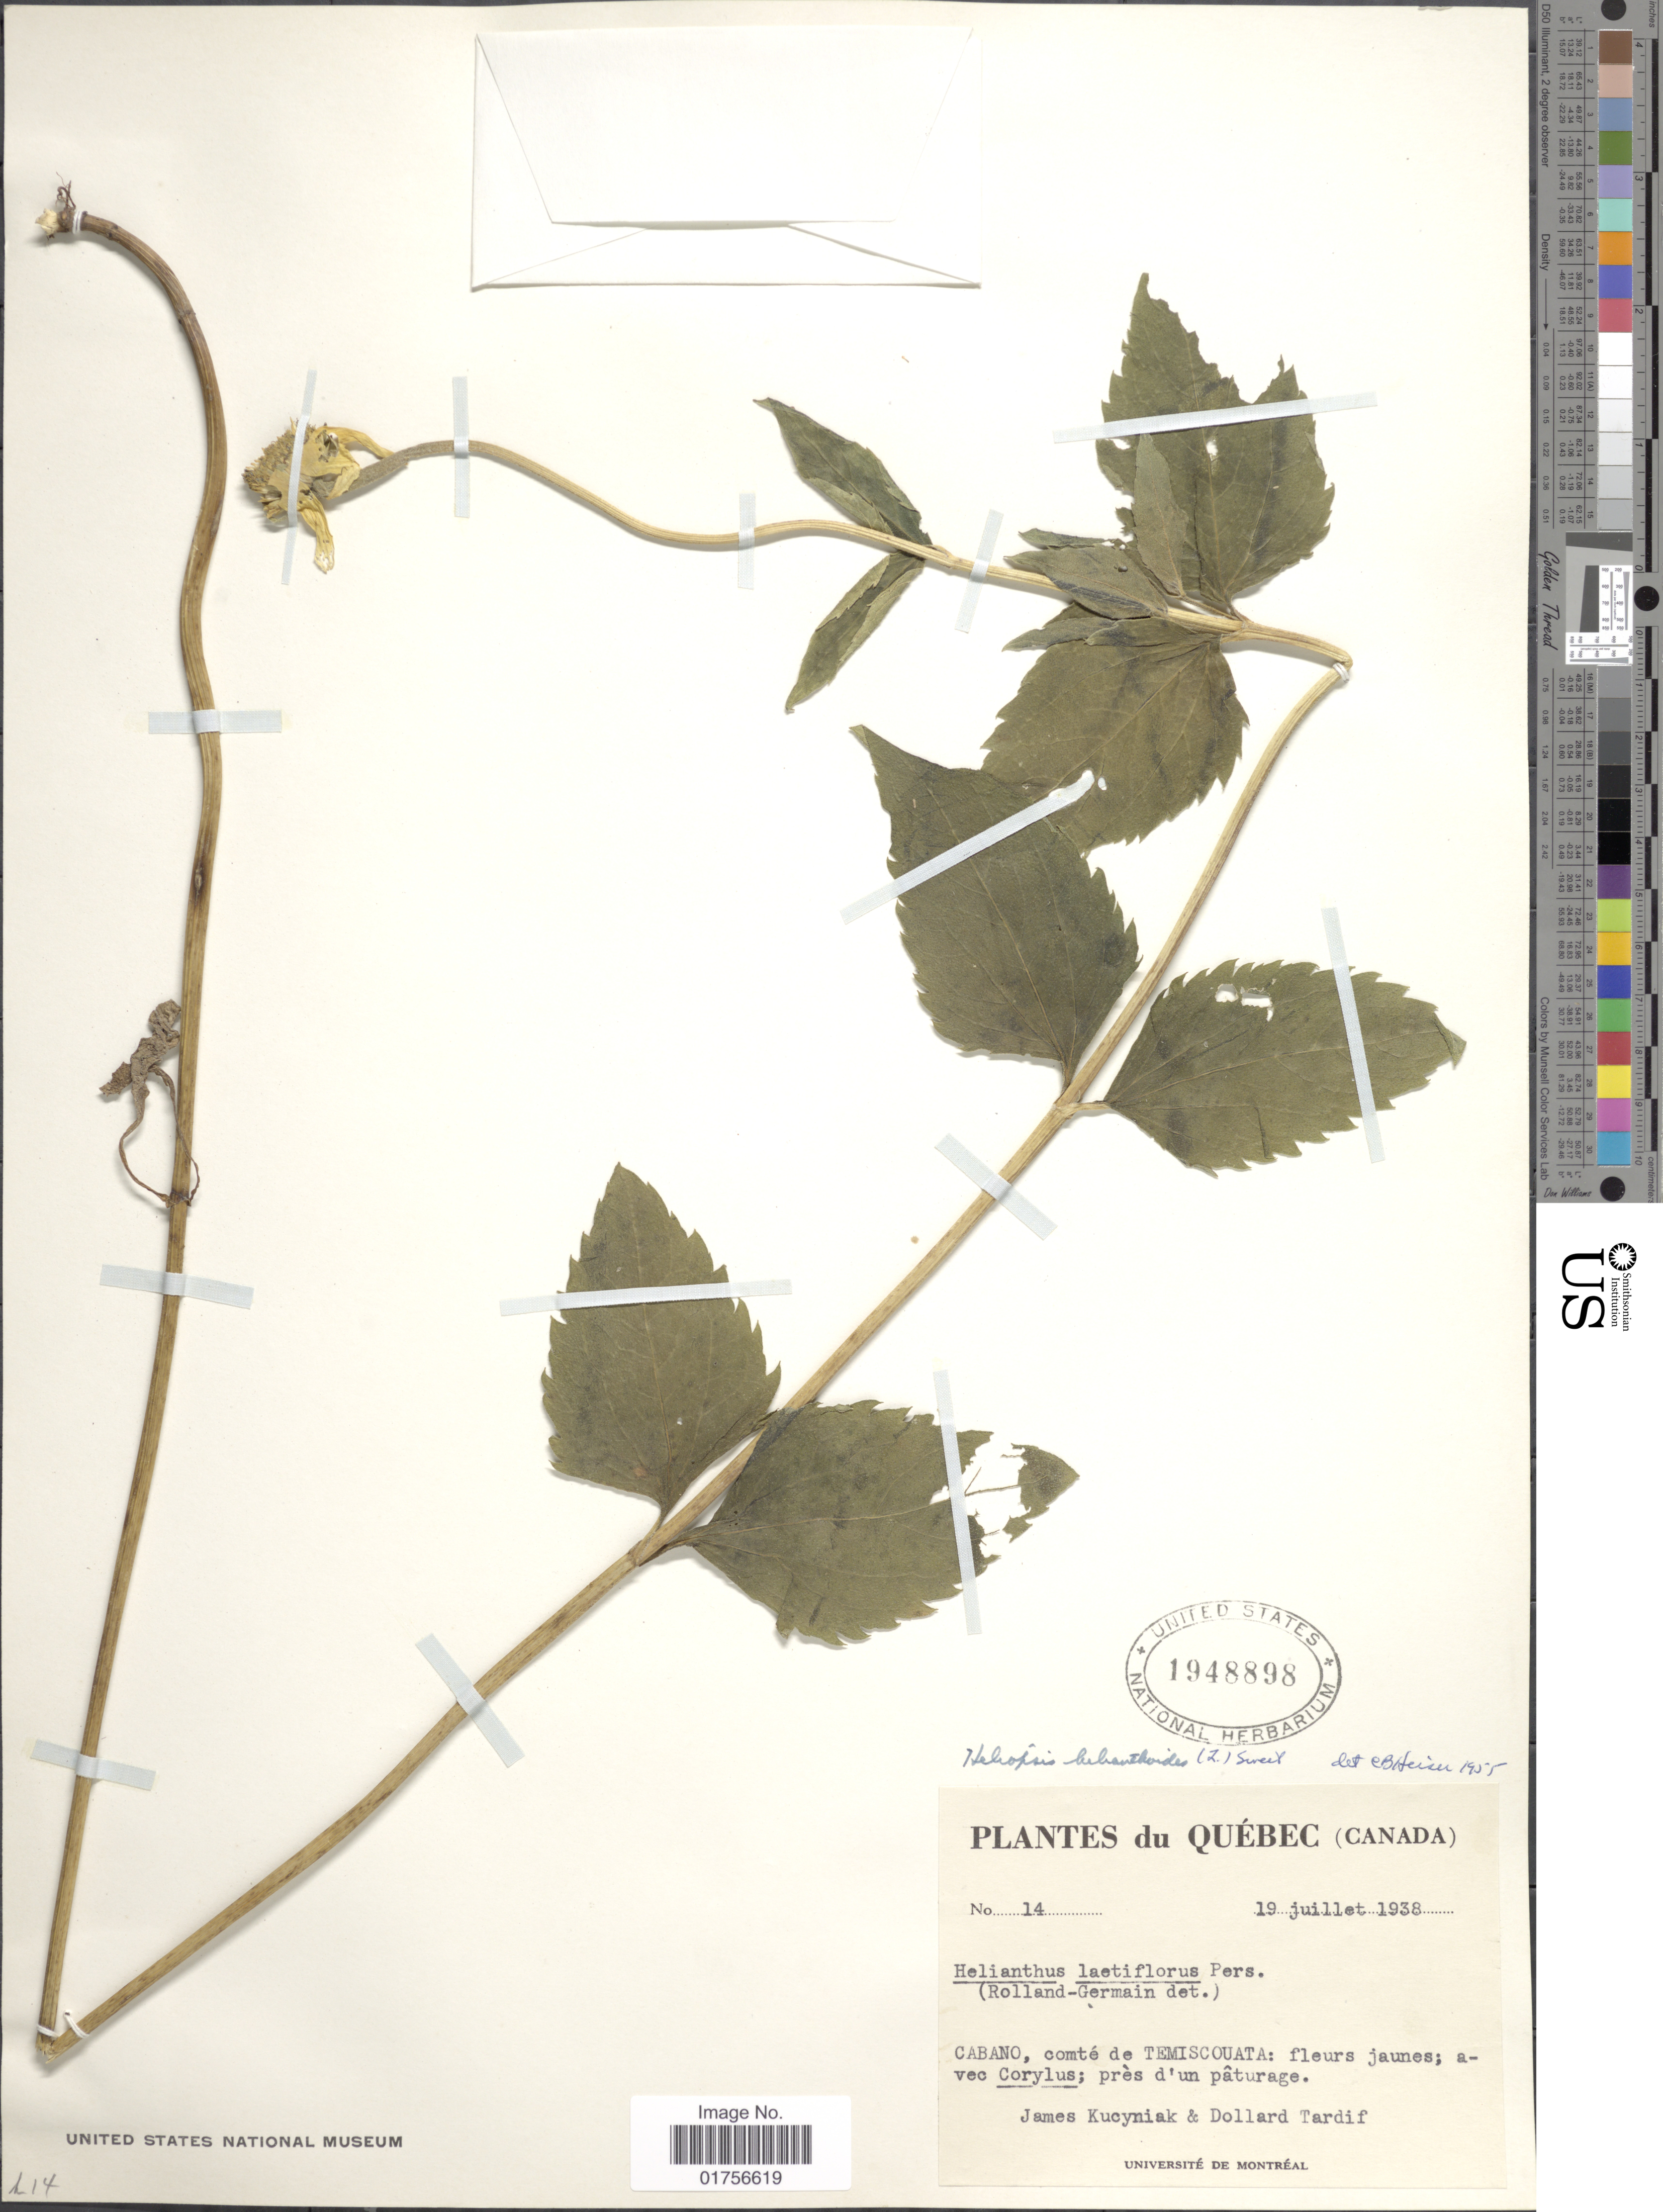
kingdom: Plantae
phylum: Tracheophyta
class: Magnoliopsida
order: Asterales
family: Asteraceae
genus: Heliopsis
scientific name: Heliopsis helianthoides subsp. helianthoides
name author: (L.) Sweet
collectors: J. Kucyniak & D. Tardif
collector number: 14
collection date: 1938-07-19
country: Canada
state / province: Quebec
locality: Cabano, comte de Temiscouata: fleurs jaunes, a vec Corylus, pres d' un paturage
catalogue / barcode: US 1948898